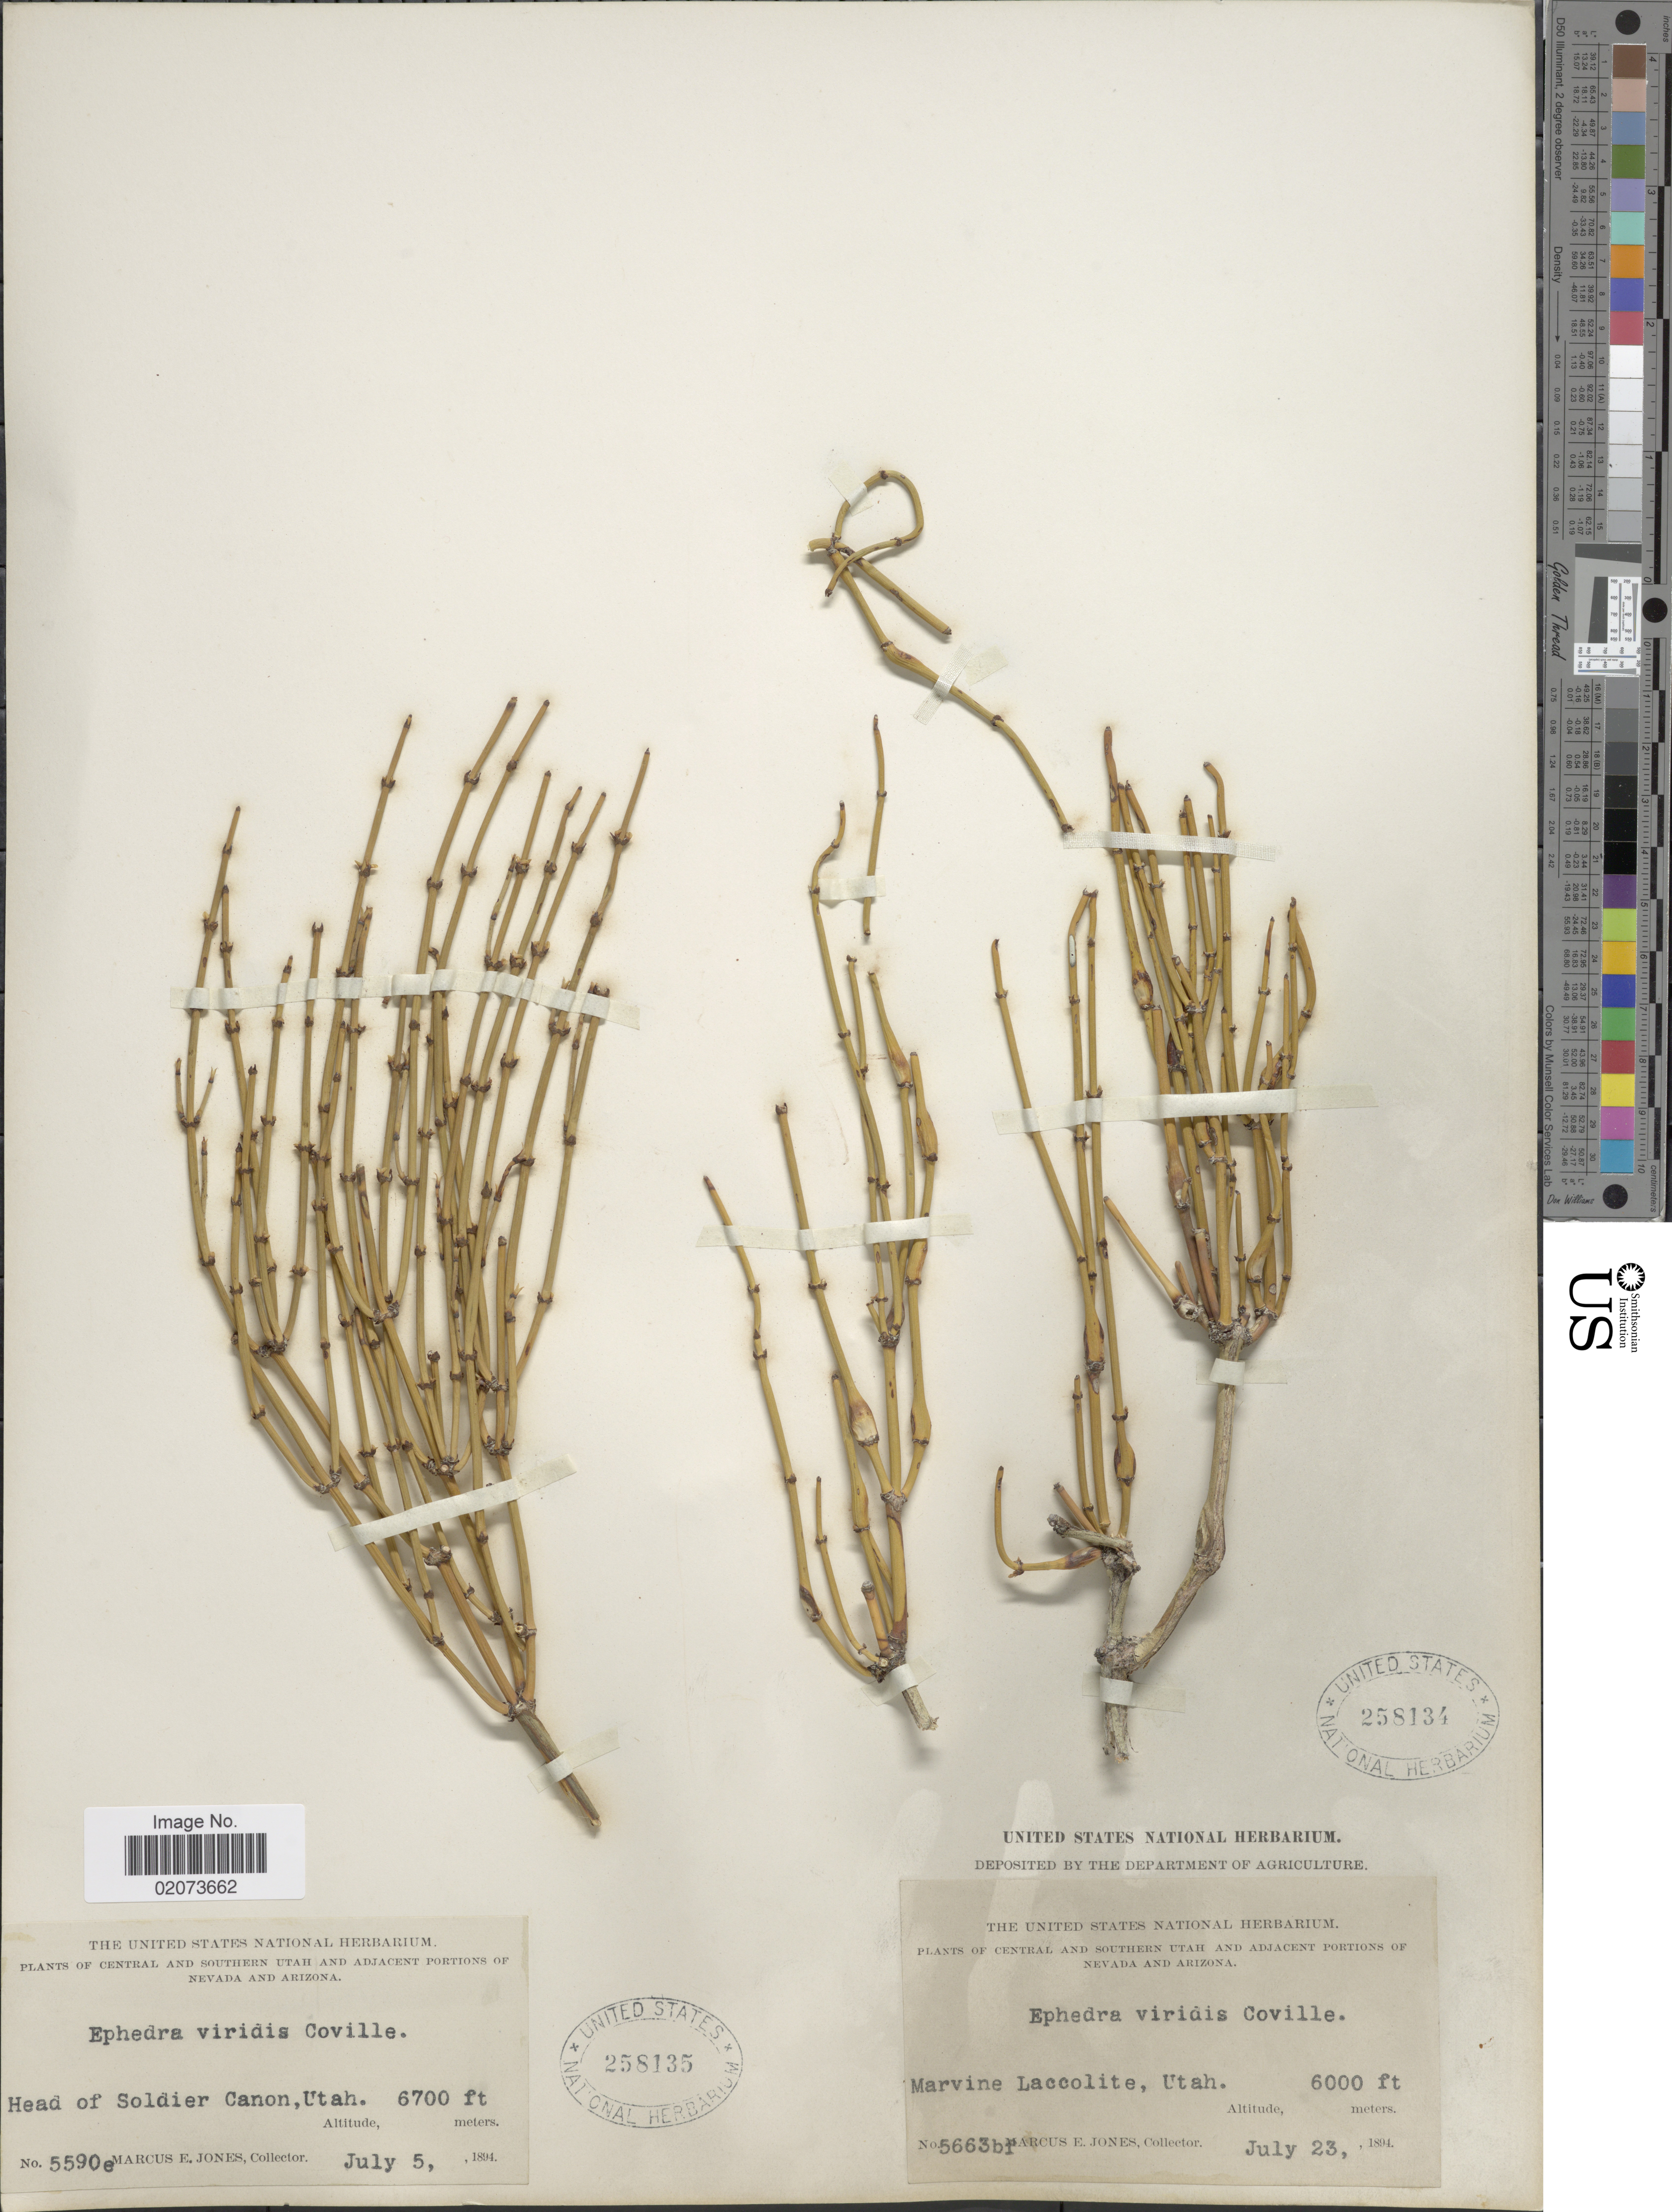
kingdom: Plantae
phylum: Tracheophyta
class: Gnetopsida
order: Ephedrales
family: Ephedraceae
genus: Ephedra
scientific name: Ephedra viridis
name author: Coville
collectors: M. E. Jones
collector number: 5590a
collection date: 1894-07-23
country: United States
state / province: Utah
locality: Central and Southern Utah, Marvline Laccolite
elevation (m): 1829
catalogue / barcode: US 258134